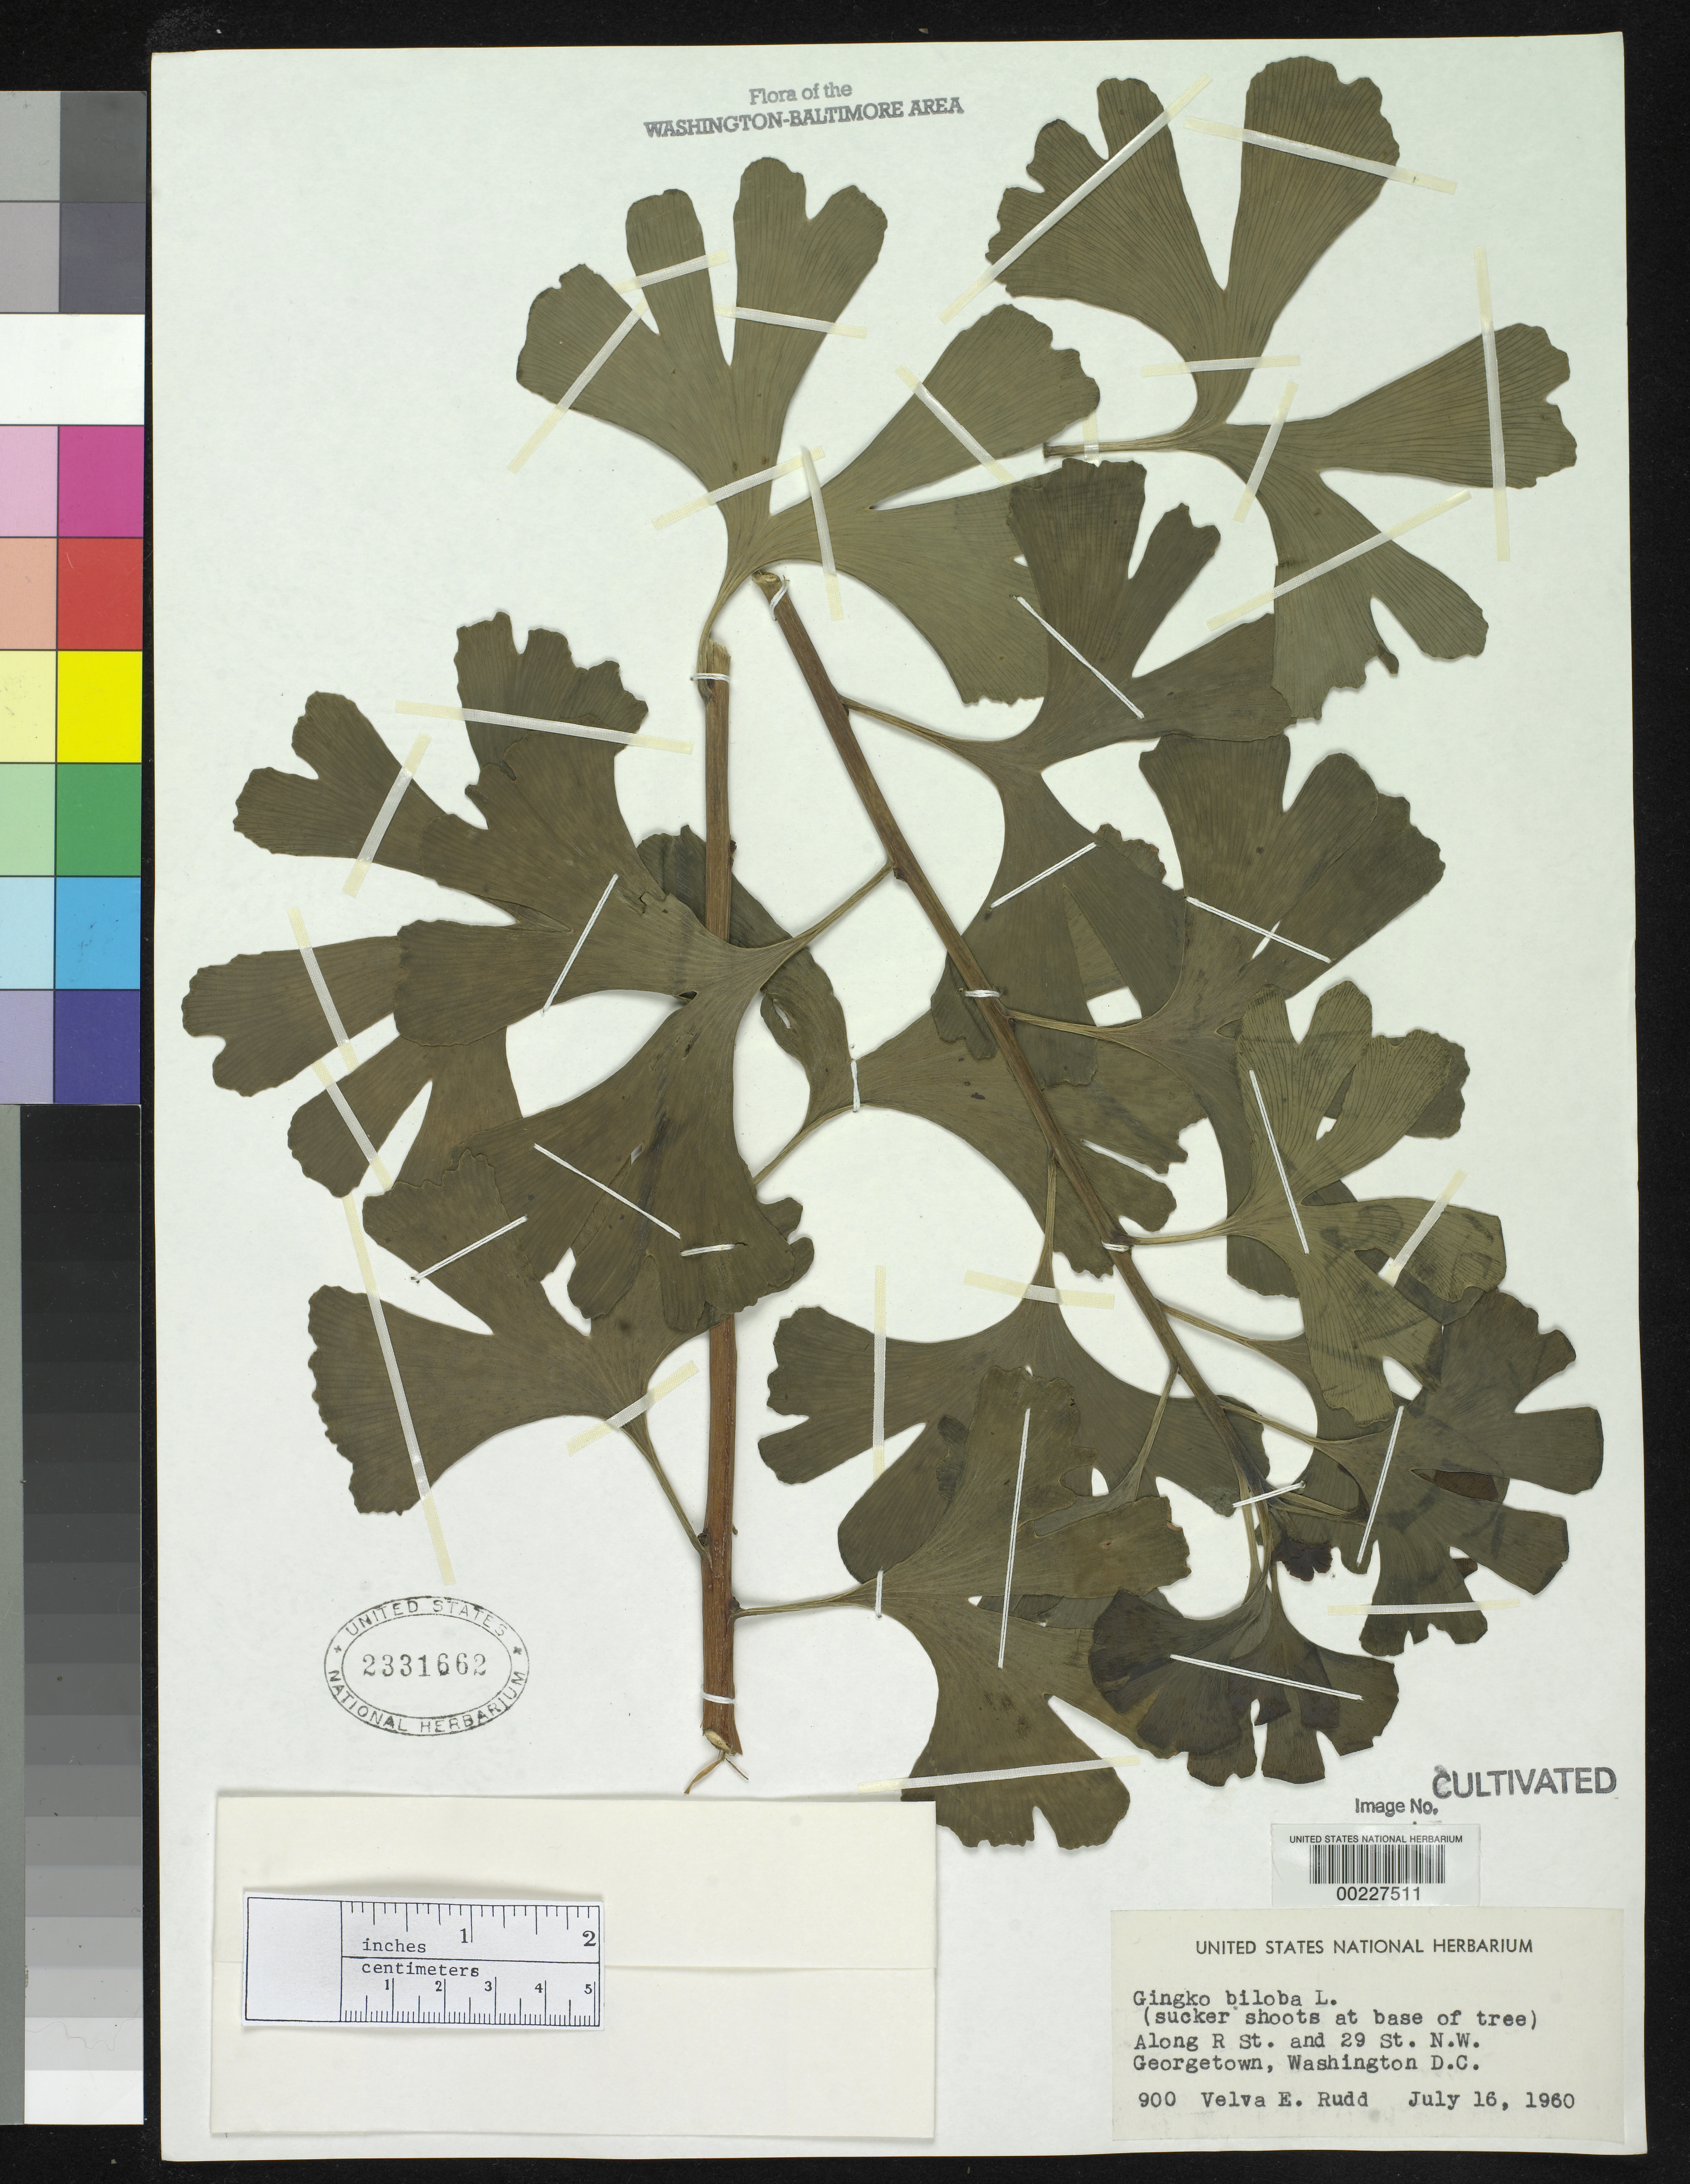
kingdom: Plantae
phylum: Tracheophyta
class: Ginkgoopsida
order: Ginkgoales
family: Ginkgoaceae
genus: Ginkgo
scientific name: Ginkgo biloba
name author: L.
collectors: V. E. Rudd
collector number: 900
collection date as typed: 16 Jul 1960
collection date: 1960-07-16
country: United States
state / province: District of Columbia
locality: Along R St. and 29 St. NW, Georgetown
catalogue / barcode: US 2331662